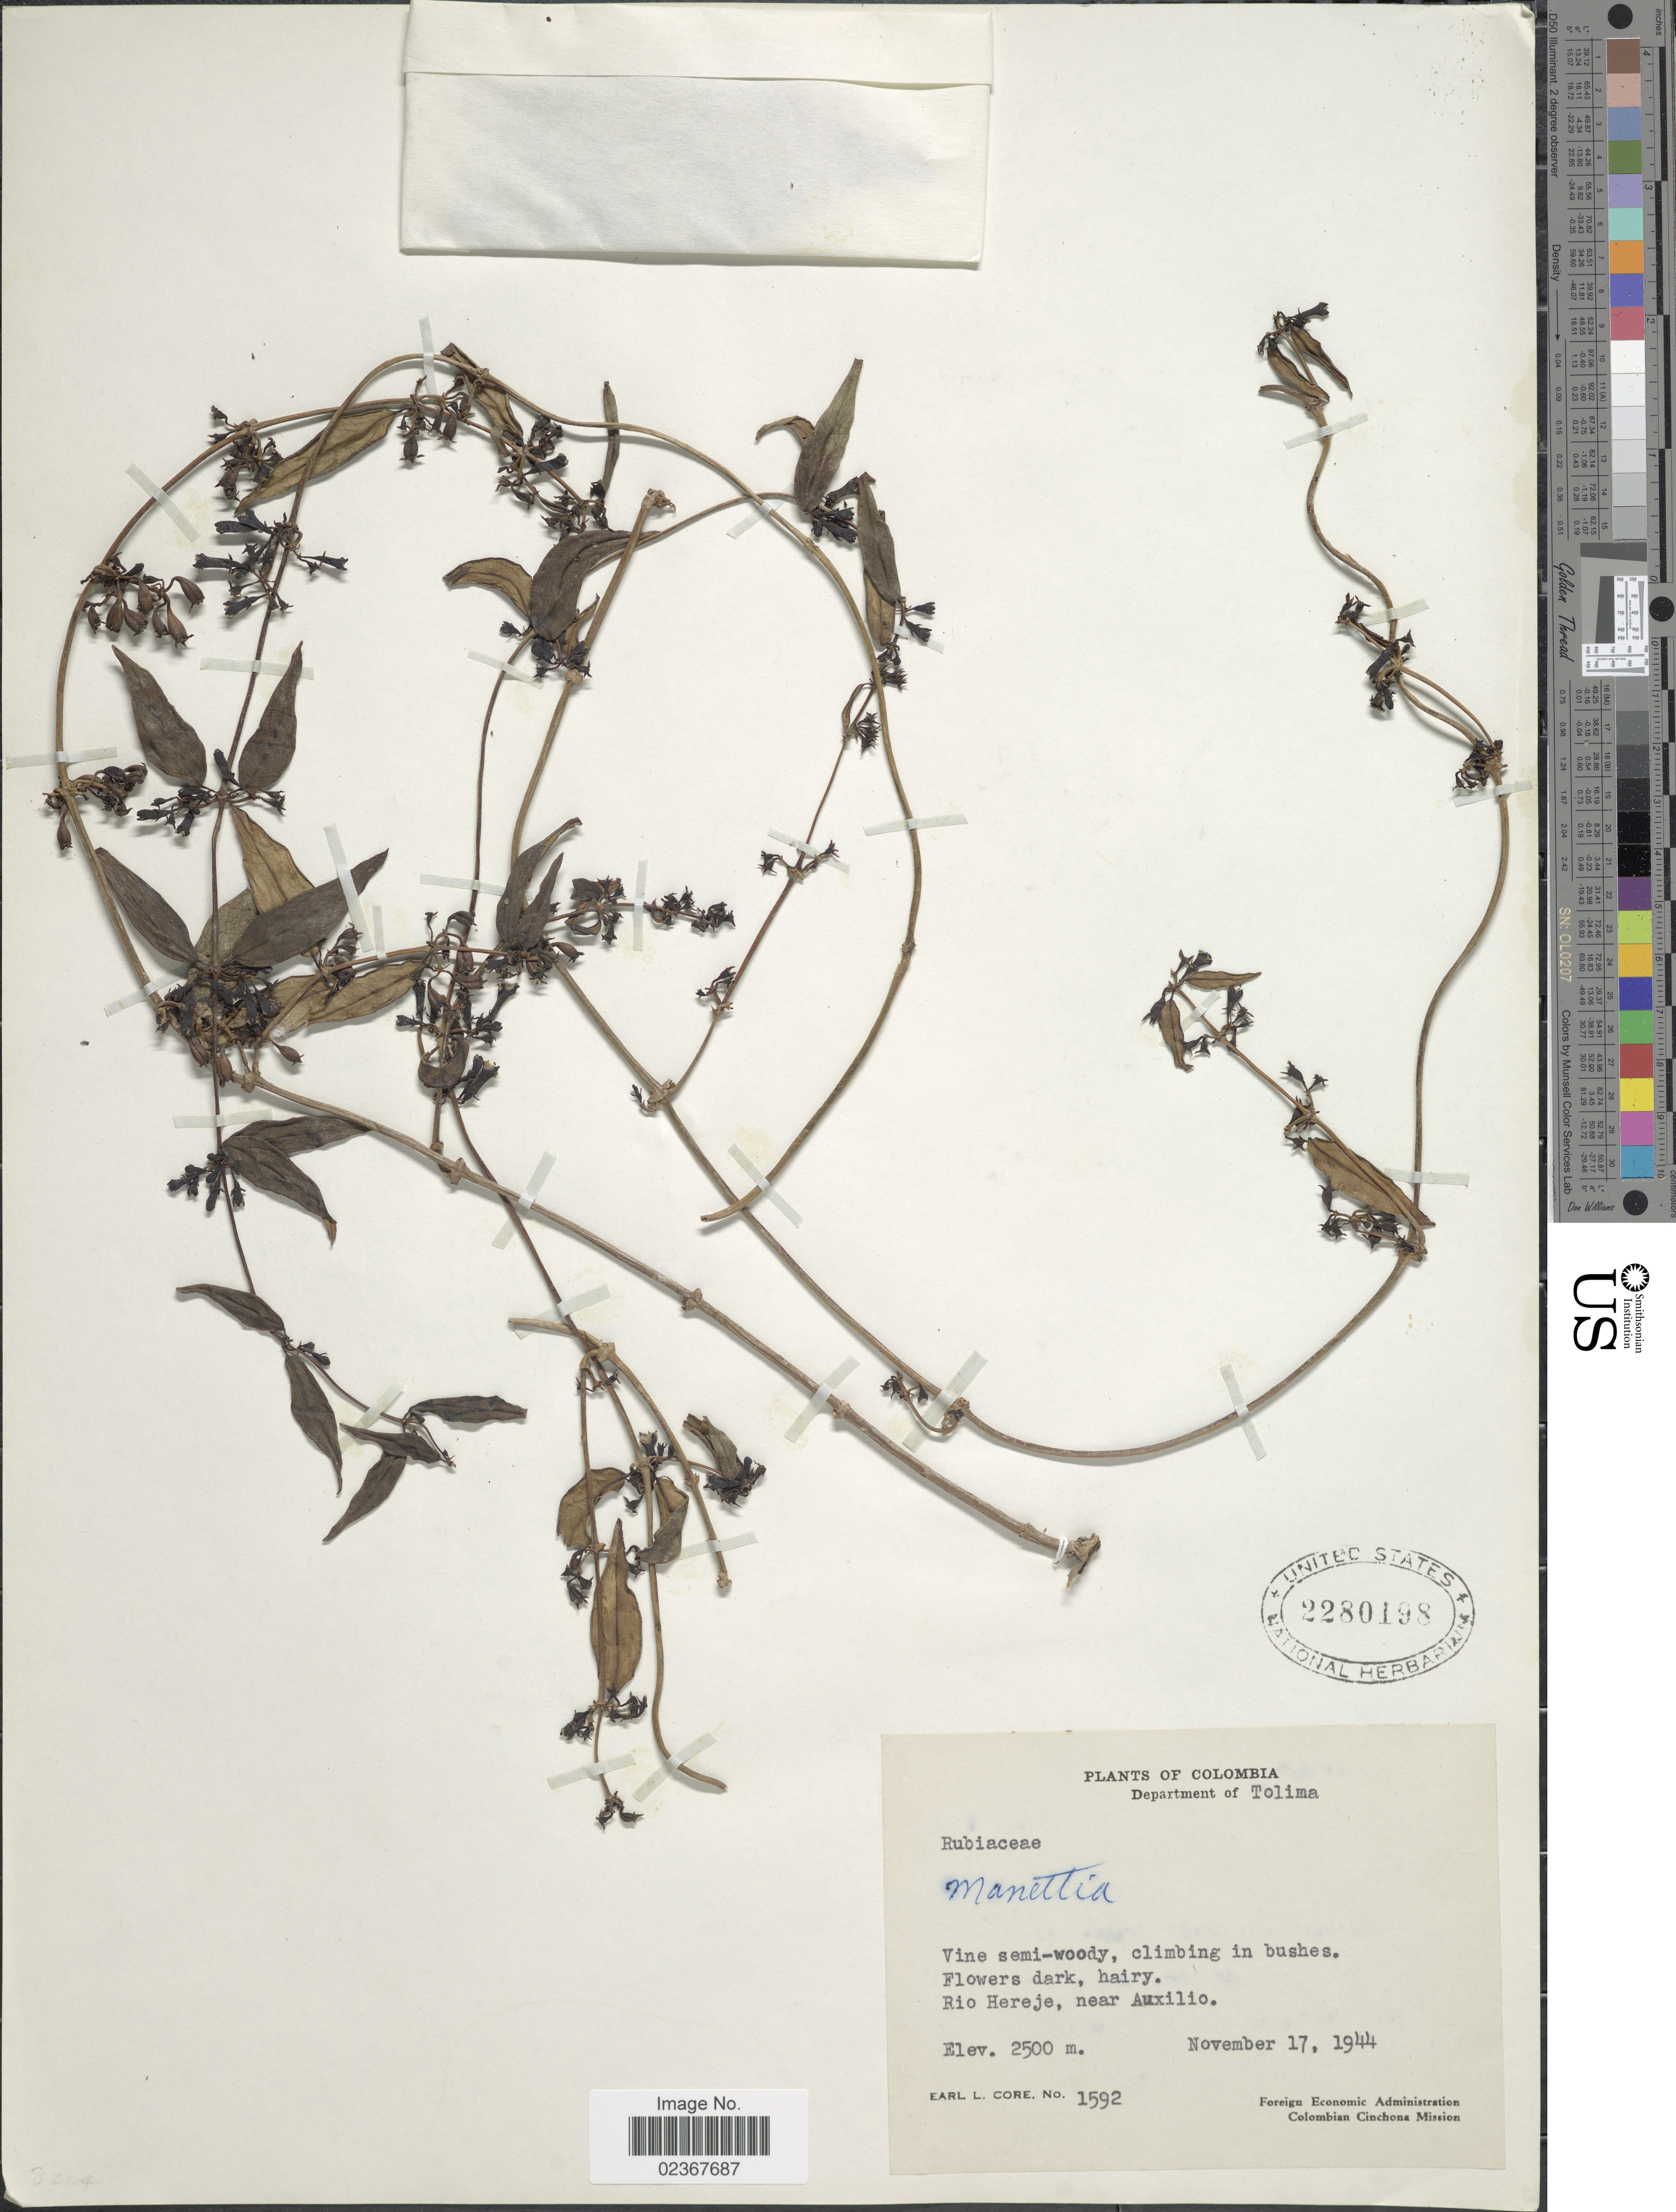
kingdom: Plantae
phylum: Tracheophyta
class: Magnoliopsida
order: Gentianales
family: Rubiaceae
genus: Manettia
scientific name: Manettia sp.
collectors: E. L. Core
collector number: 1592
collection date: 1944-11-17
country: Colombia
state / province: Tolima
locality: Department of Tolima, Rio Hereje, near Auxilio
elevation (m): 2500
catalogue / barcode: US 2280198